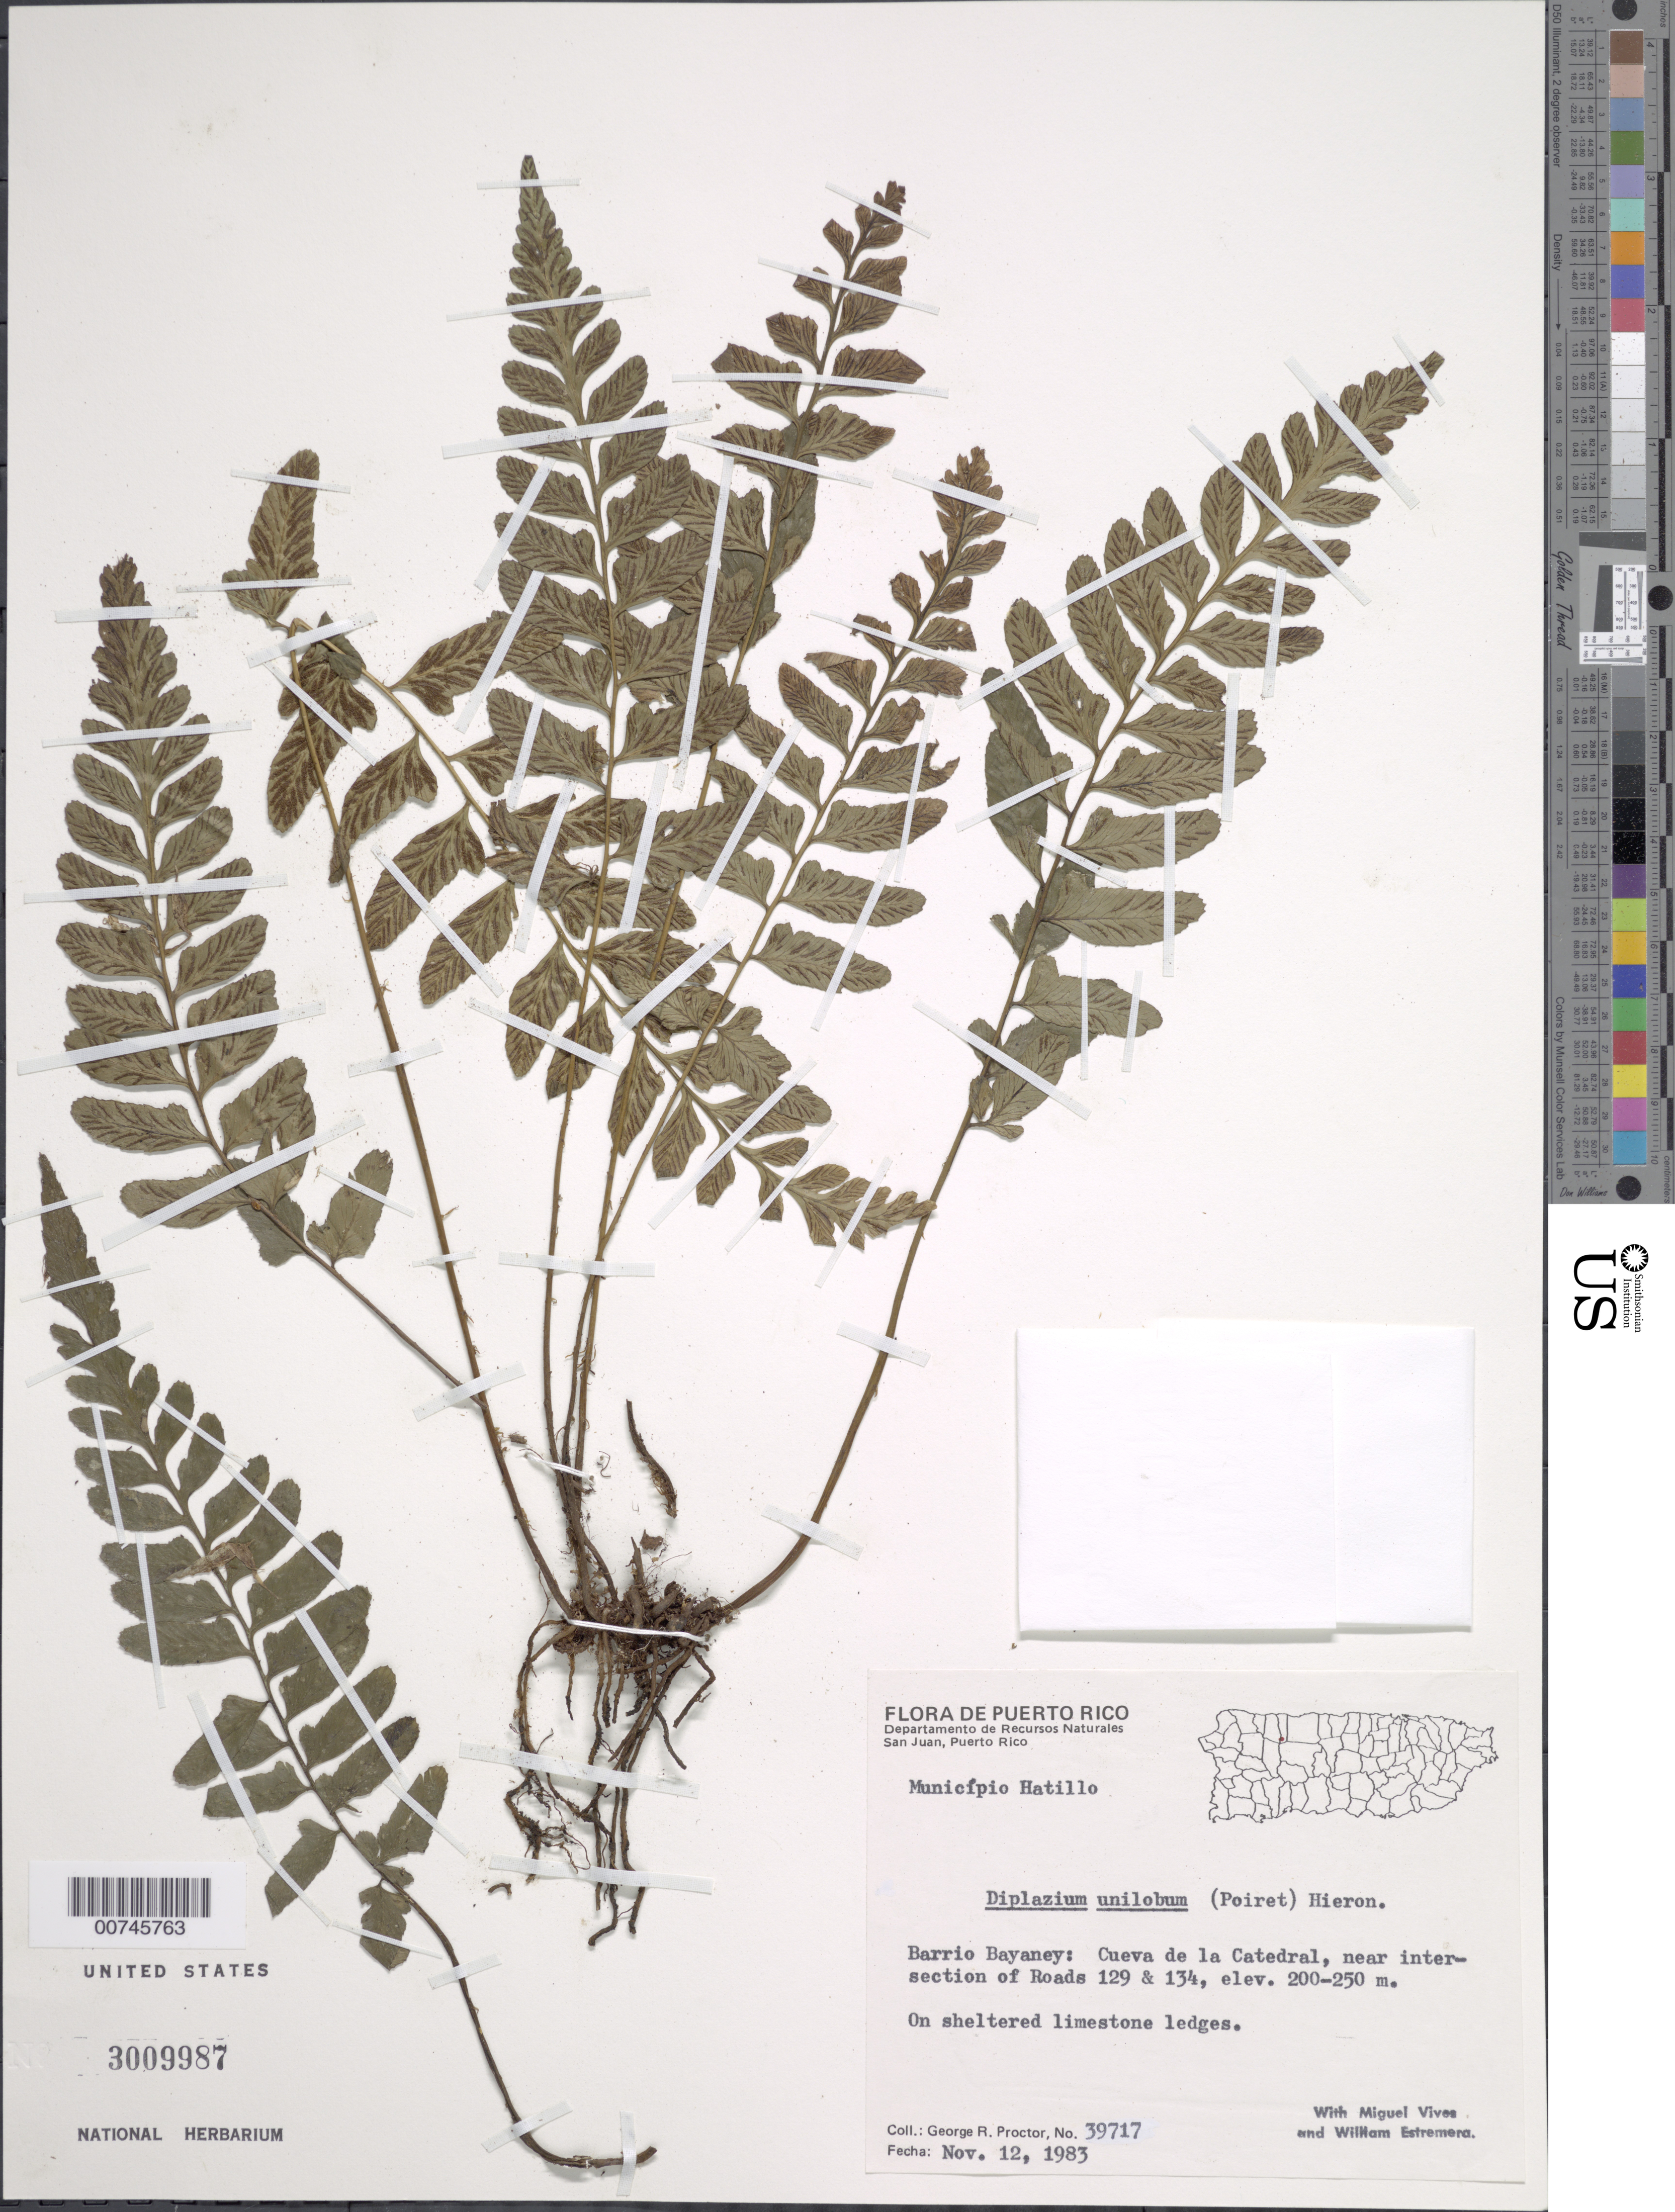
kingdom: Plantae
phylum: Tracheophyta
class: Polypodiopsida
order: Polypodiales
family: Athyriaceae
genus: Diplazium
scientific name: Diplazium unilobum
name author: (Poir.) Hieron.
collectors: G. R. Proctor, W. Estremera & M. Vives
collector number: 39717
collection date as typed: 12 Nov 1983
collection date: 1983-11-12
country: Puerto Rico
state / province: Hatillo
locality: Barrio Bayaney: Cueva de la Catedral, near intersection of Roads 129 & 134, Municipio Hatillo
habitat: On sheltered limestone ledges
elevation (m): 200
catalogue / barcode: US 3009987